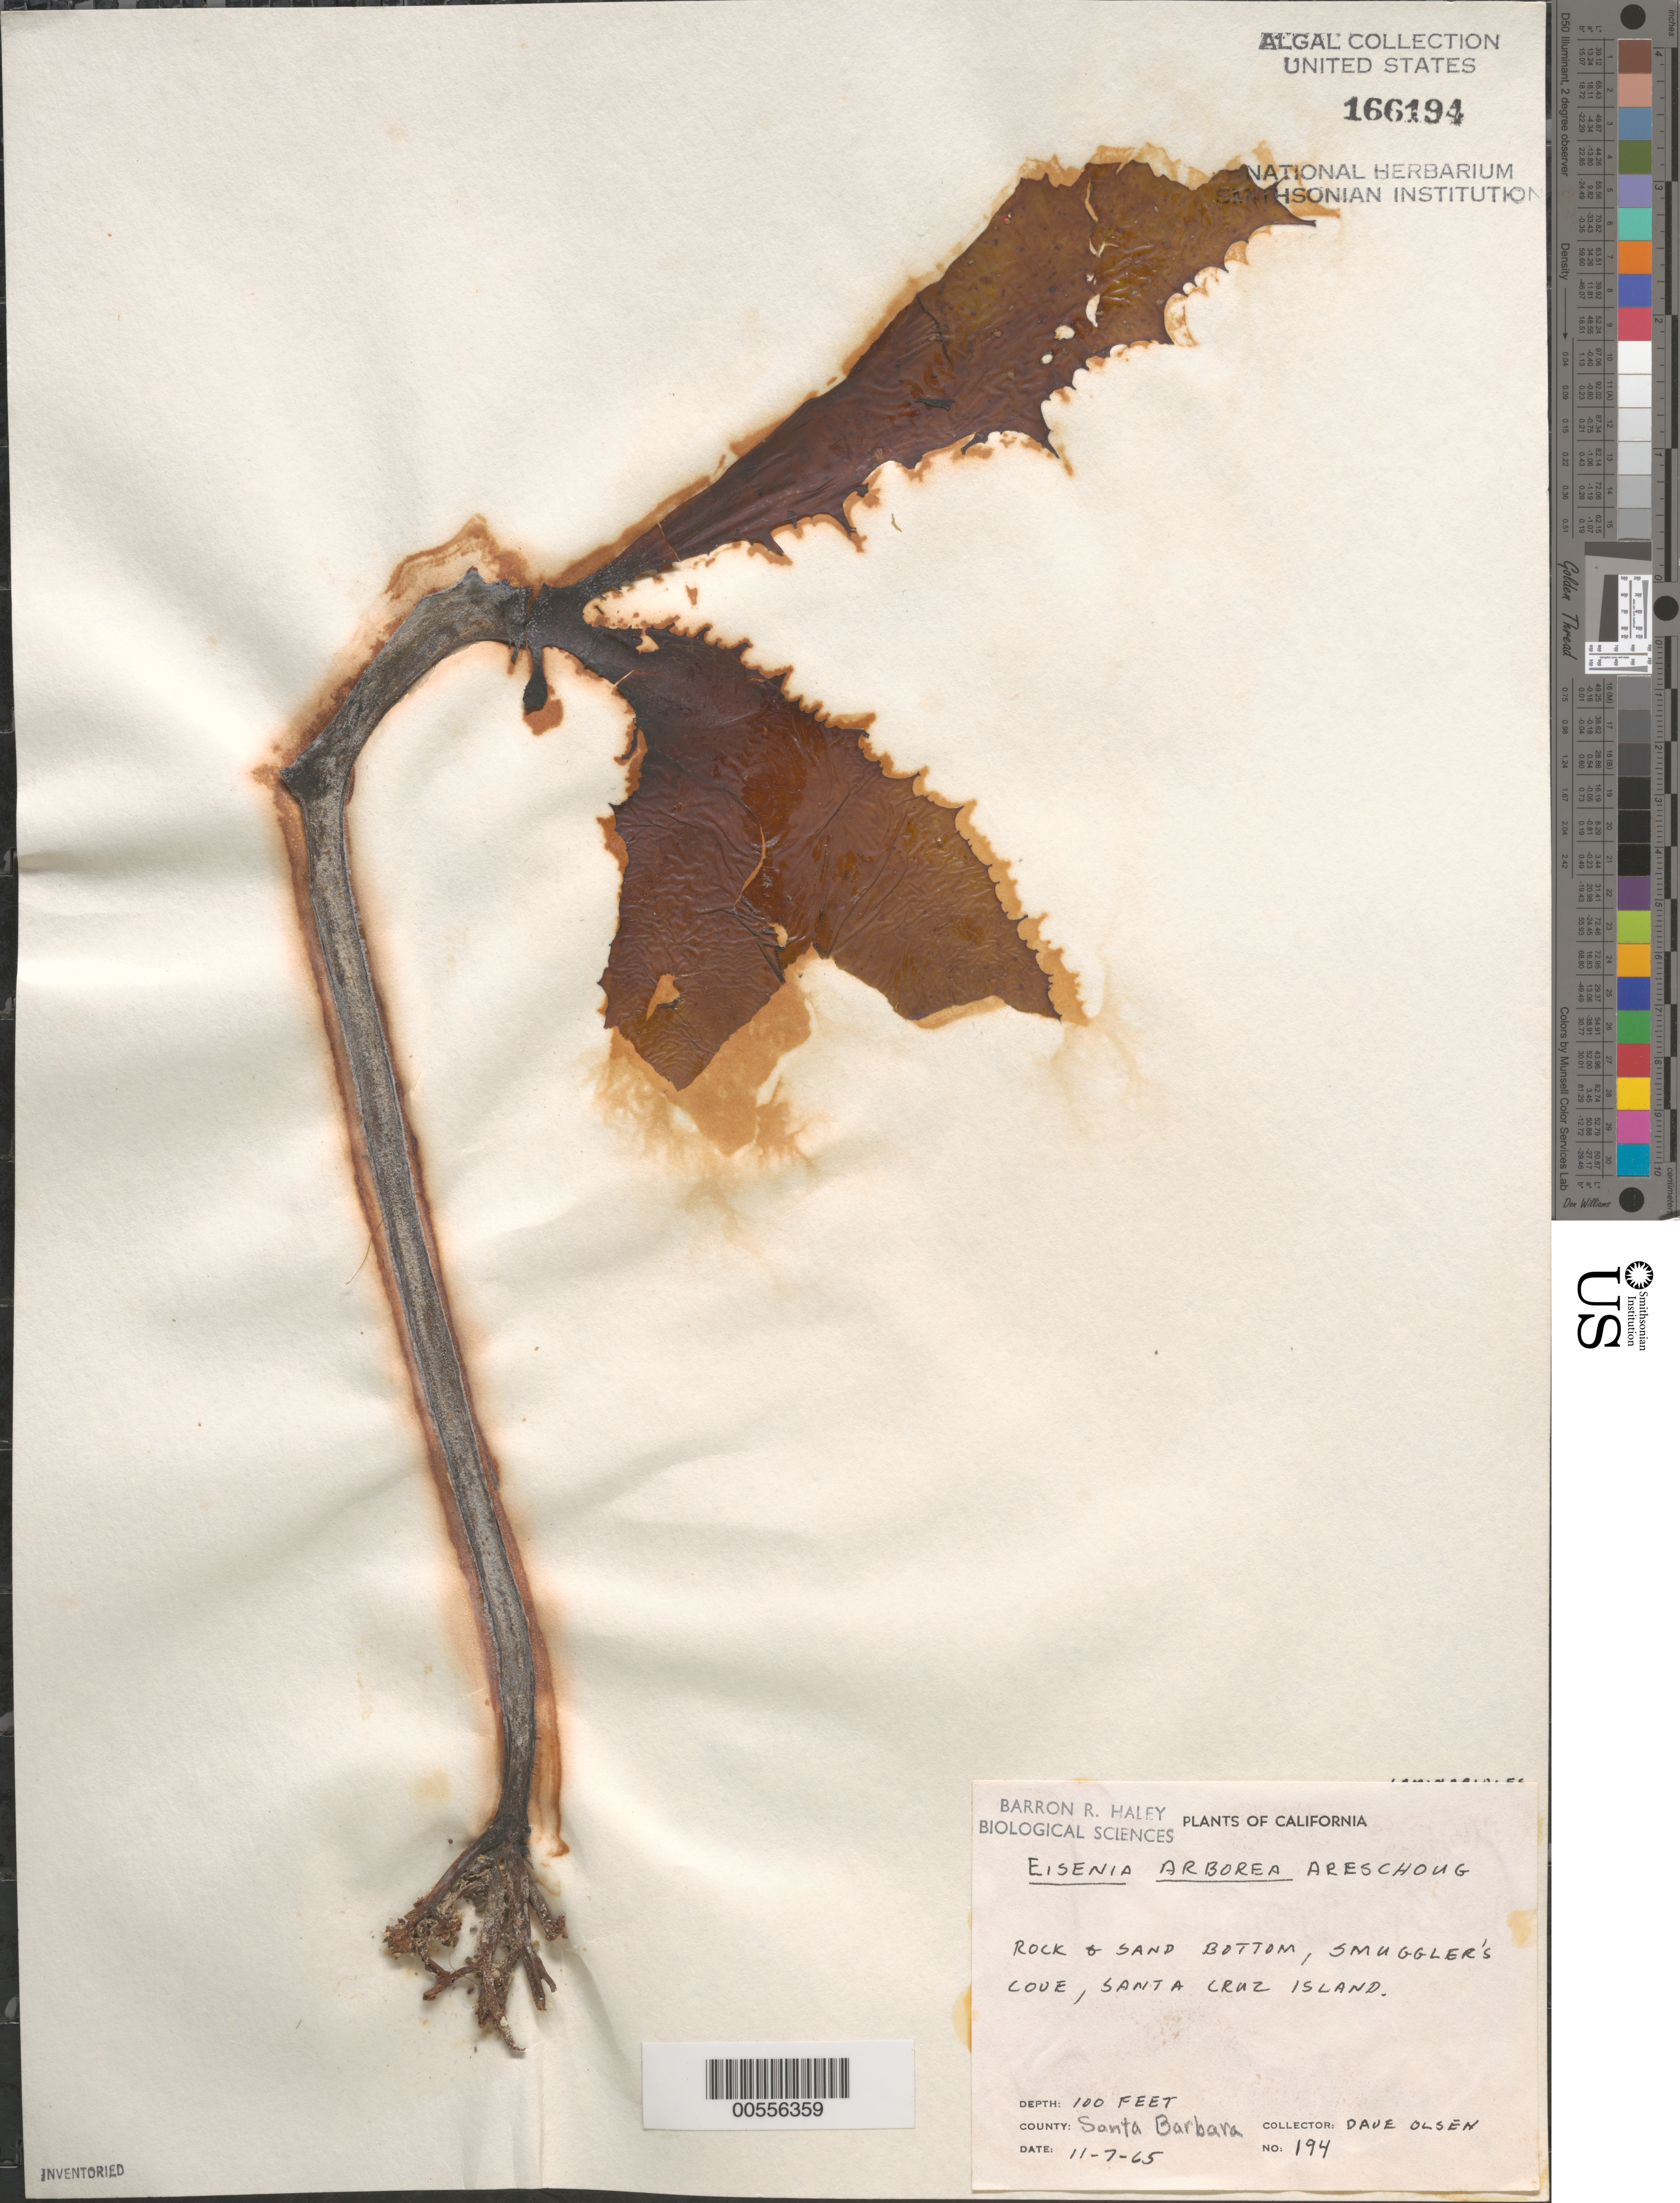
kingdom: Chromista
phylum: Ochrophyta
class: Phaeophyceae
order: Laminariales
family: Lessoniaceae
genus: Eisenia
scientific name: Eisenia arborea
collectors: D. Olsen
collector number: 194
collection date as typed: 07 Nov 1965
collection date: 1965-11-07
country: United States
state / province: California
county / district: Santa Barbara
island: Santa Cruz Island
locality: Smuggler's Cove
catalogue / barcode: US 166194